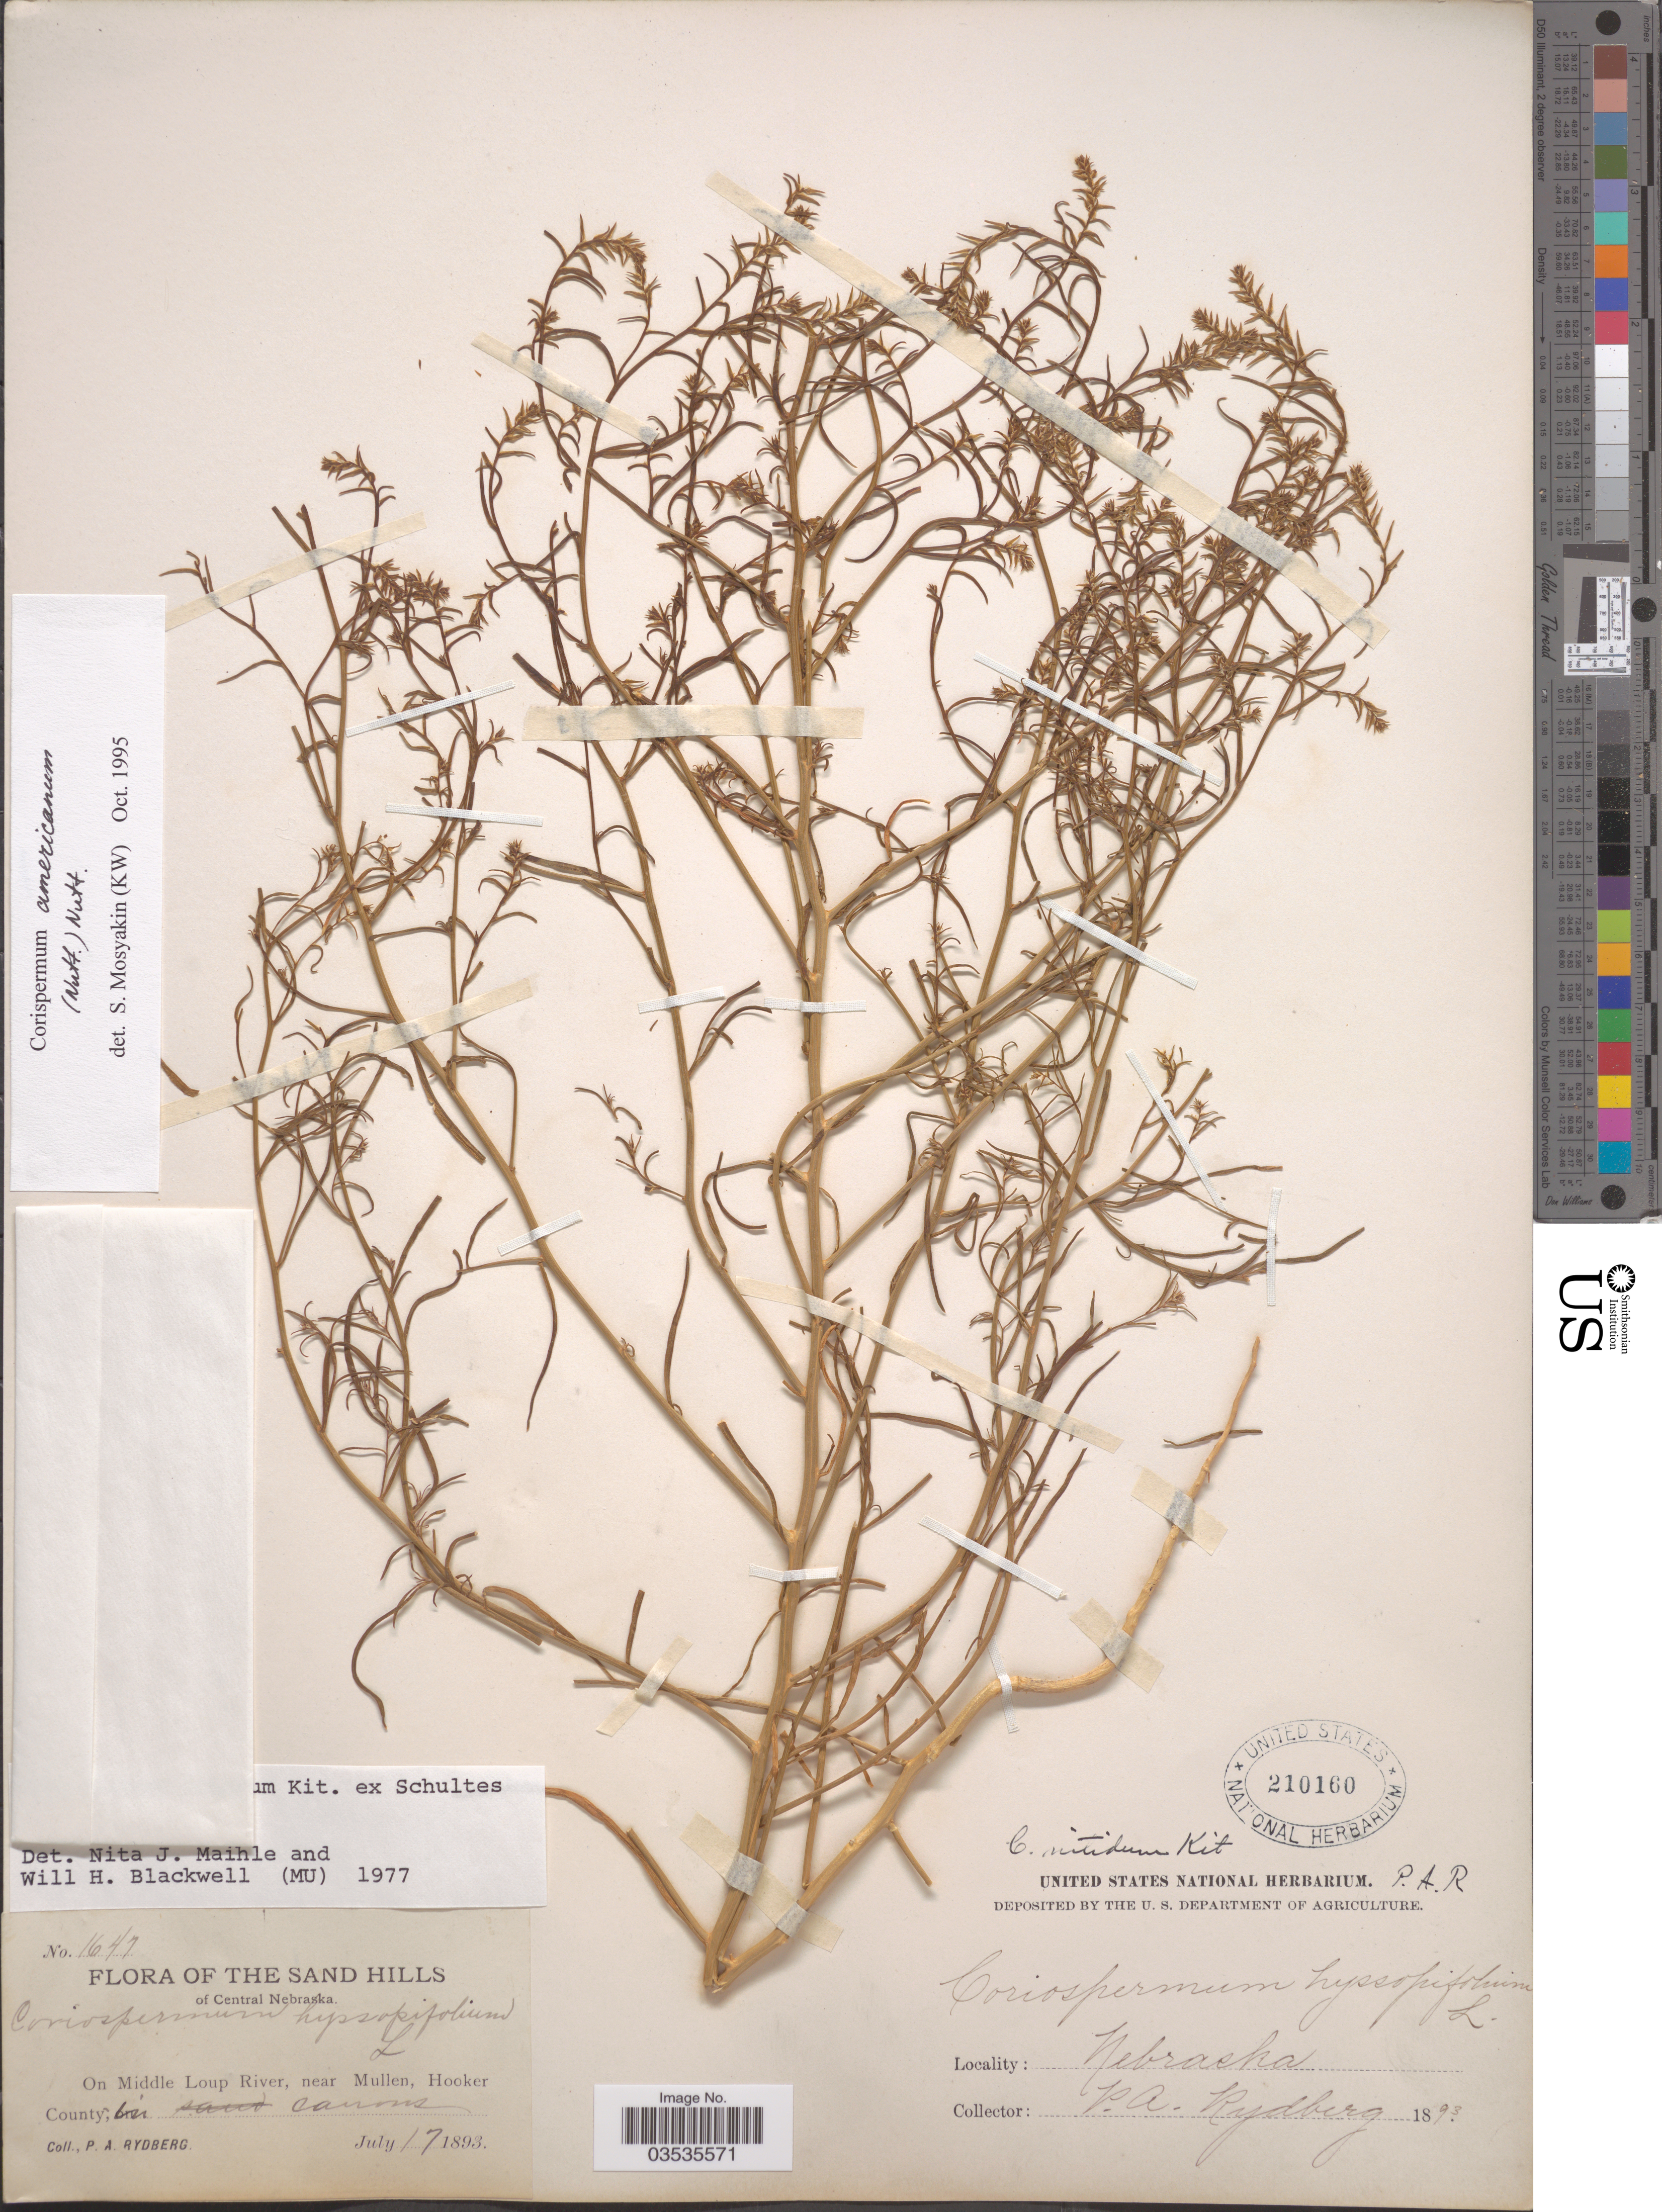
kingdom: Plantae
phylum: Tracheophyta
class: Magnoliopsida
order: Caryophyllales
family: Amaranthaceae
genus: Corispermum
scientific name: Corispermum americanum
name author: (Nutt.) Nutt.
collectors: P. A. Rydberg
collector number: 1647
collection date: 1893-07-17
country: United States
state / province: Nebraska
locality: The Sand Hills of Central Nebraska. On Middle Loup River, near Mullen, Hooker County.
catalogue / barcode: US 210160